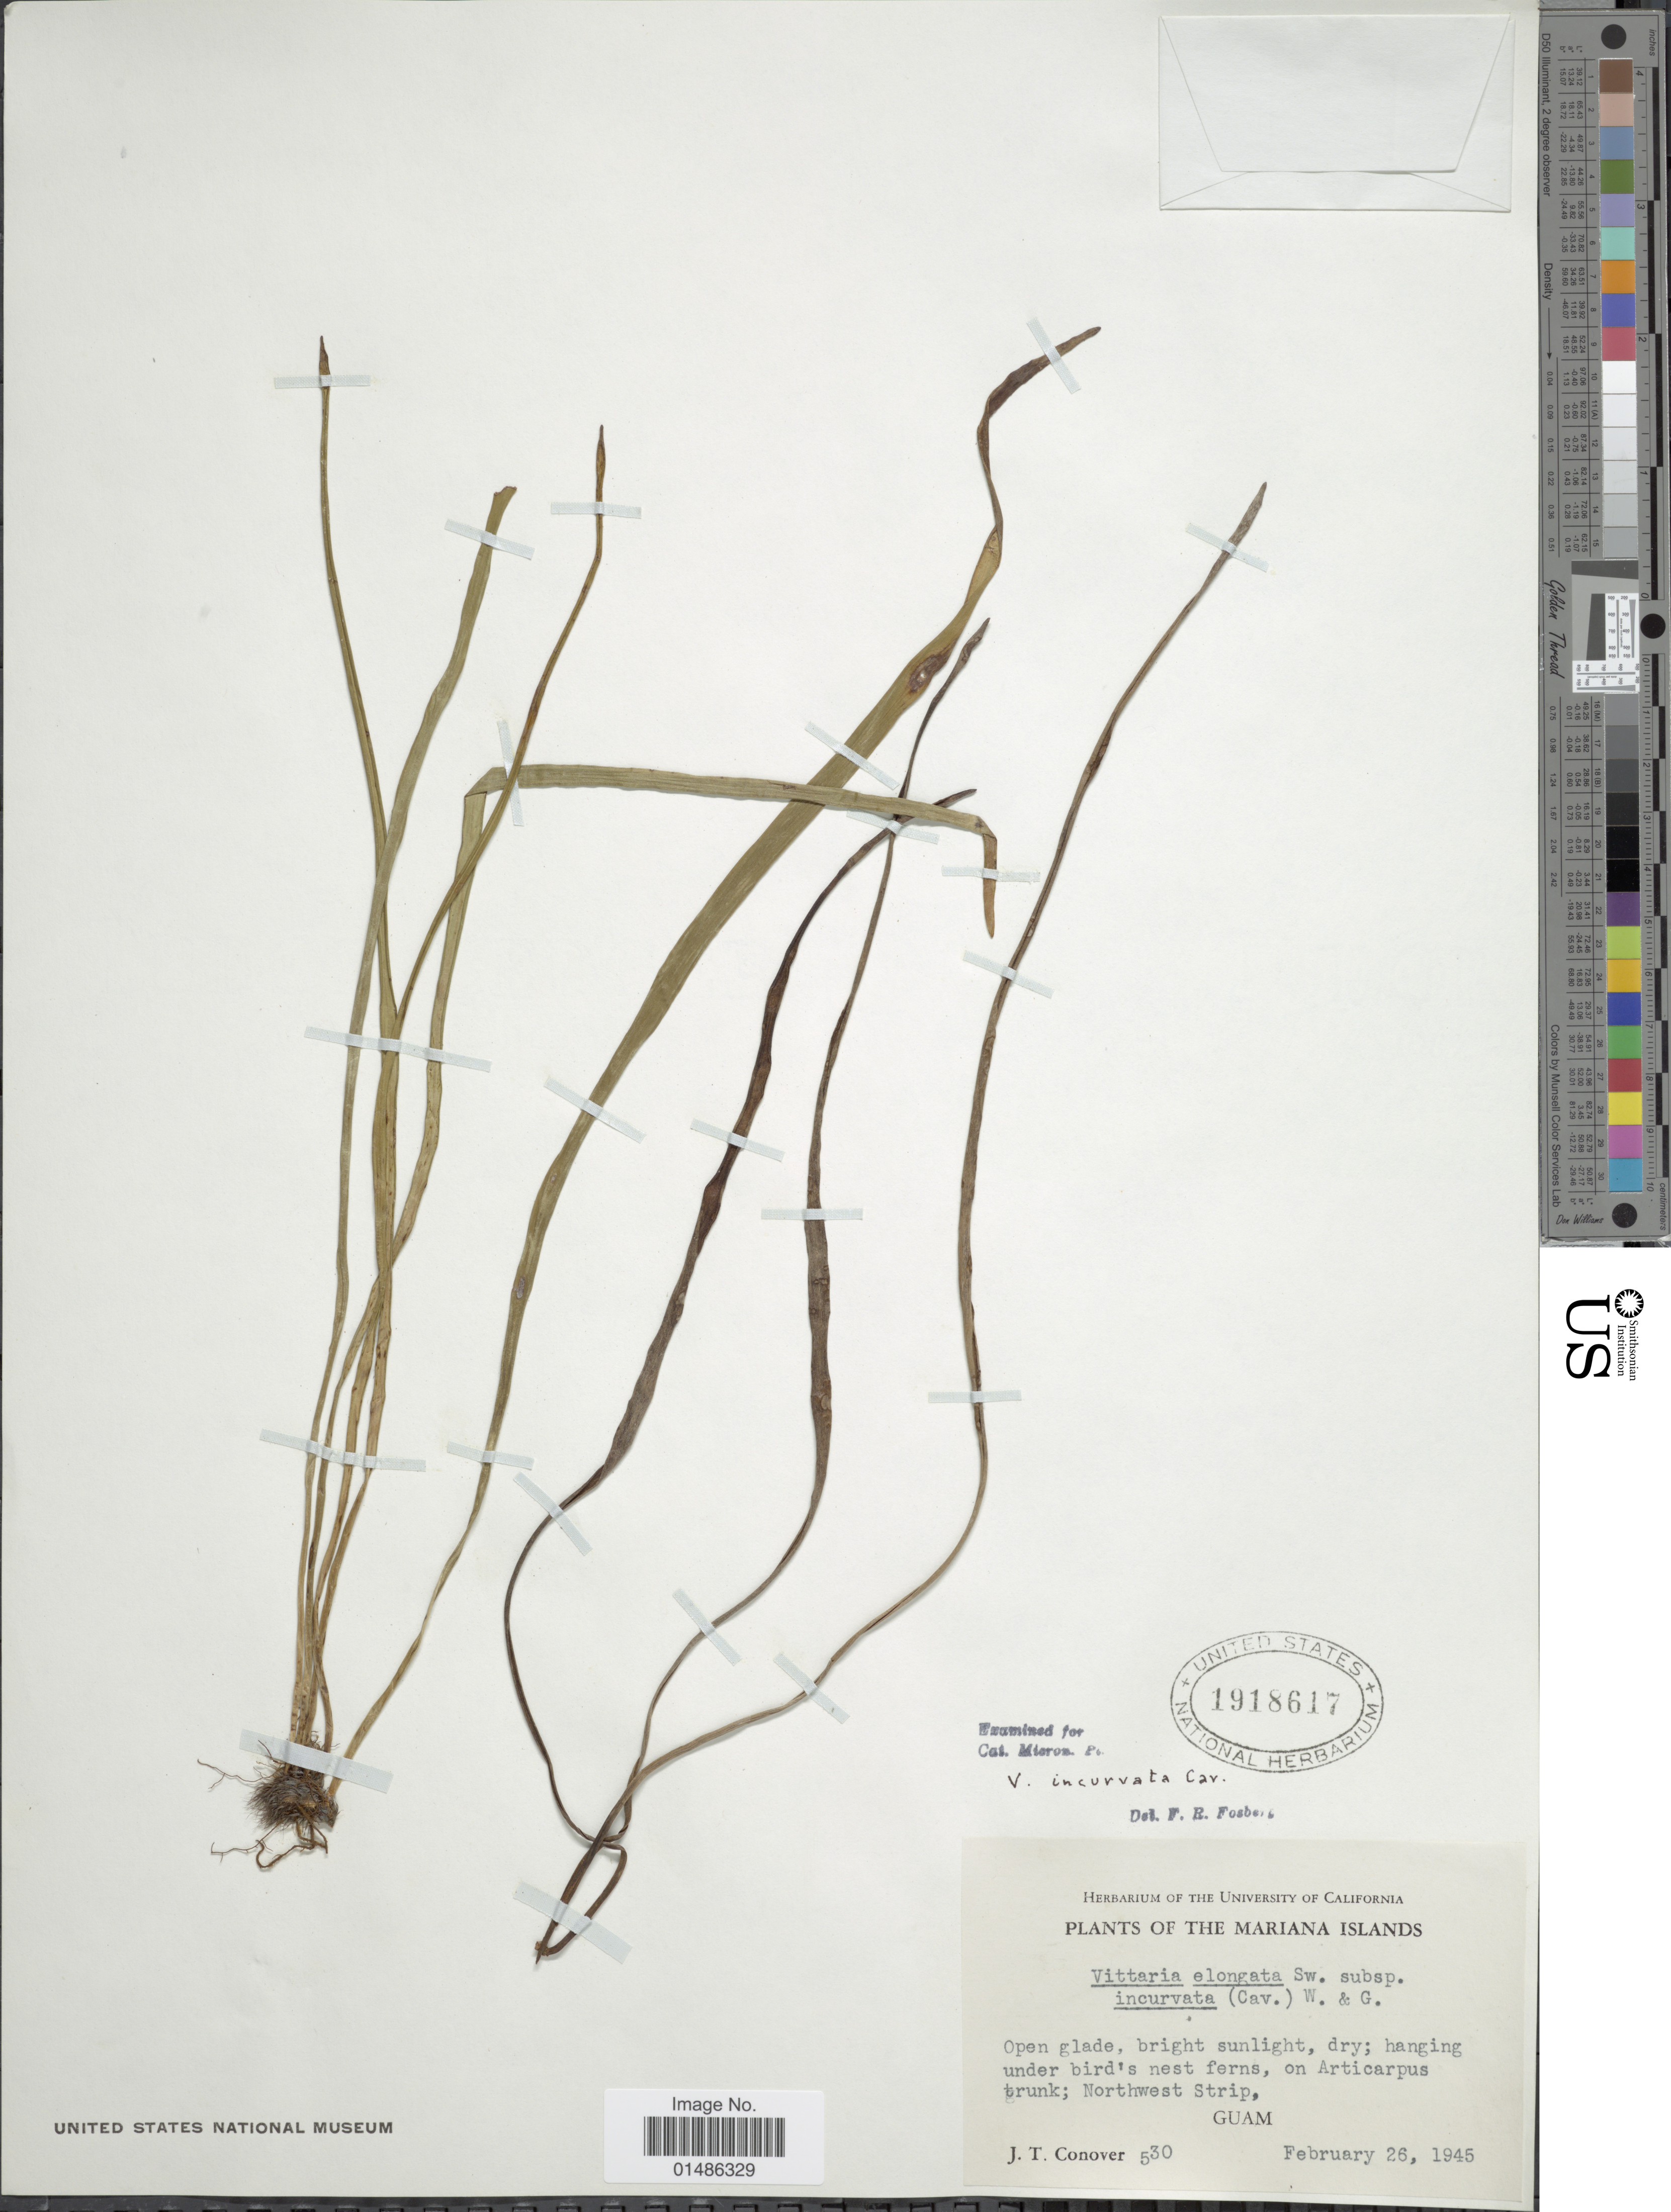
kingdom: Plantae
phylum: Tracheophyta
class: Polypodiopsida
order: Polypodiales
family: Pteridaceae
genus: Haplopteris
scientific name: Haplopteris ensiformis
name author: (Sw.) E.H. Crane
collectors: J. T. Conover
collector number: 530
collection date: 1945-02-26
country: Guam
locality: Mariana Islands. Northwest Strip.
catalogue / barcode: US 1918617